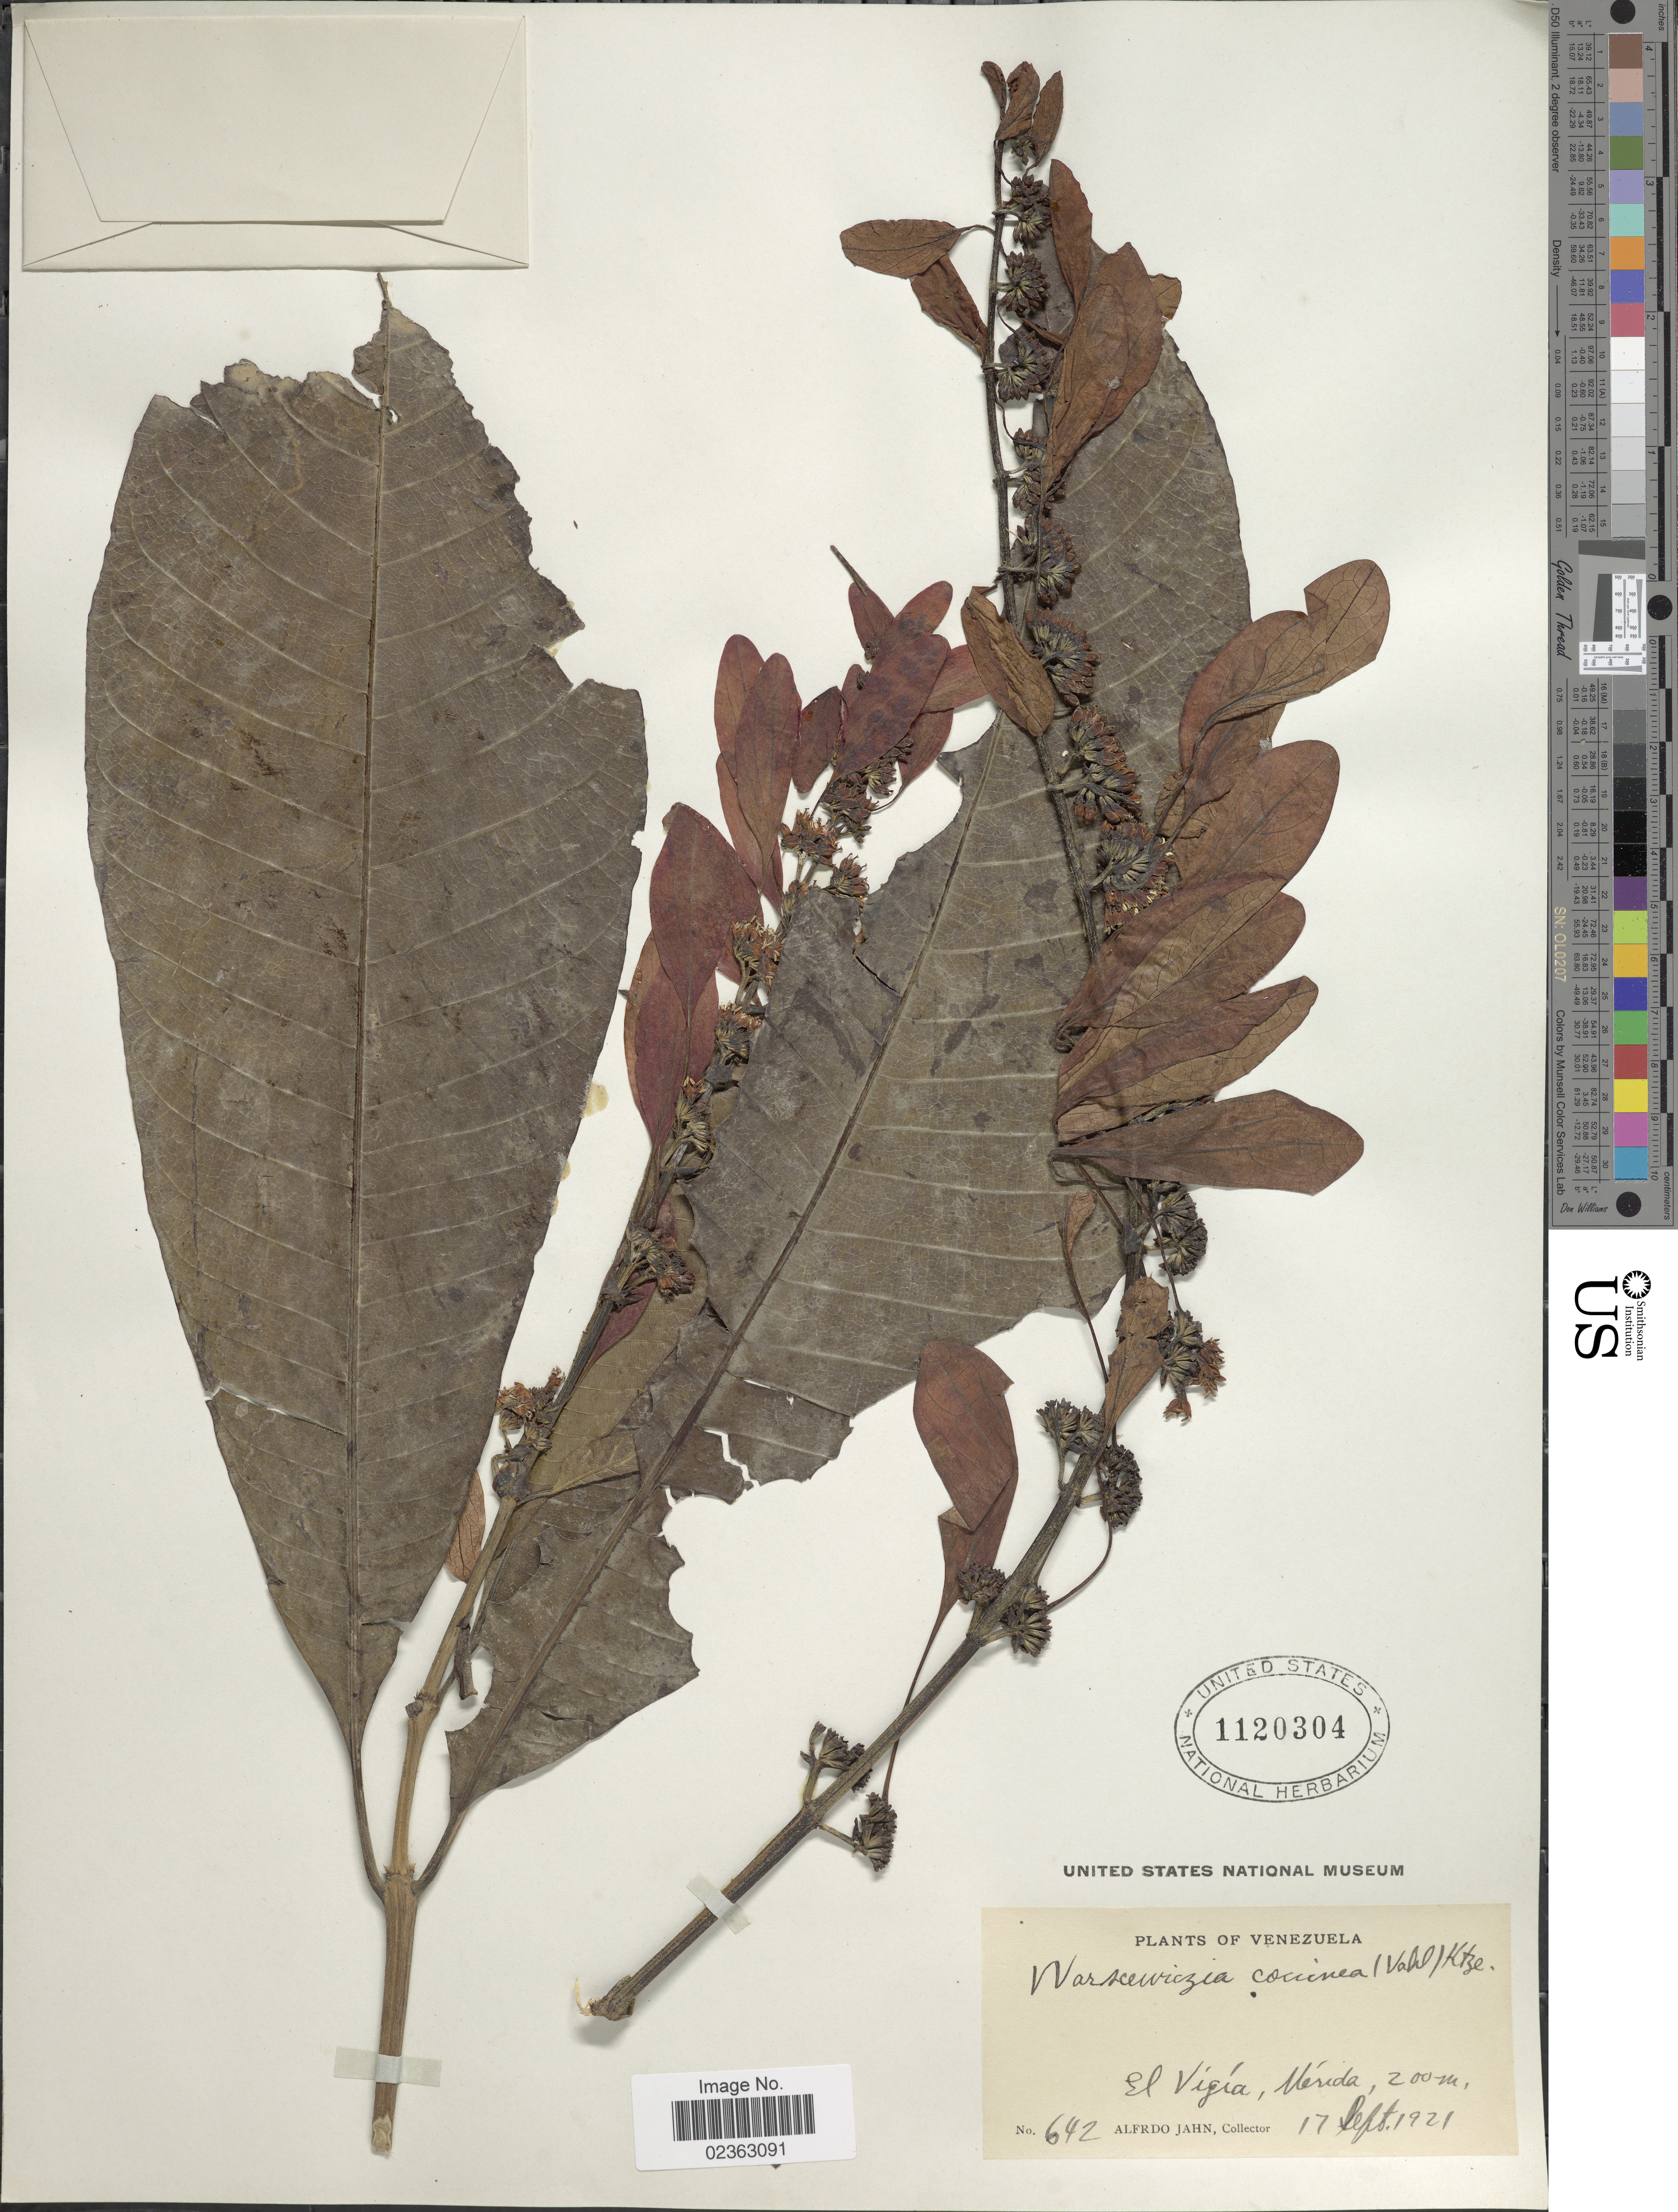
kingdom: Plantae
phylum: Tracheophyta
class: Magnoliopsida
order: Gentianales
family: Rubiaceae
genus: Warszewiczia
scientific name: Warszewiczia coccinea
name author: (Vahl) Klotzsch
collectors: A. Jahn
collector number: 642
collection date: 1921-09-17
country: Venezuela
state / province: Mérida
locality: El Vigia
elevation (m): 200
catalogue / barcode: US 1120304